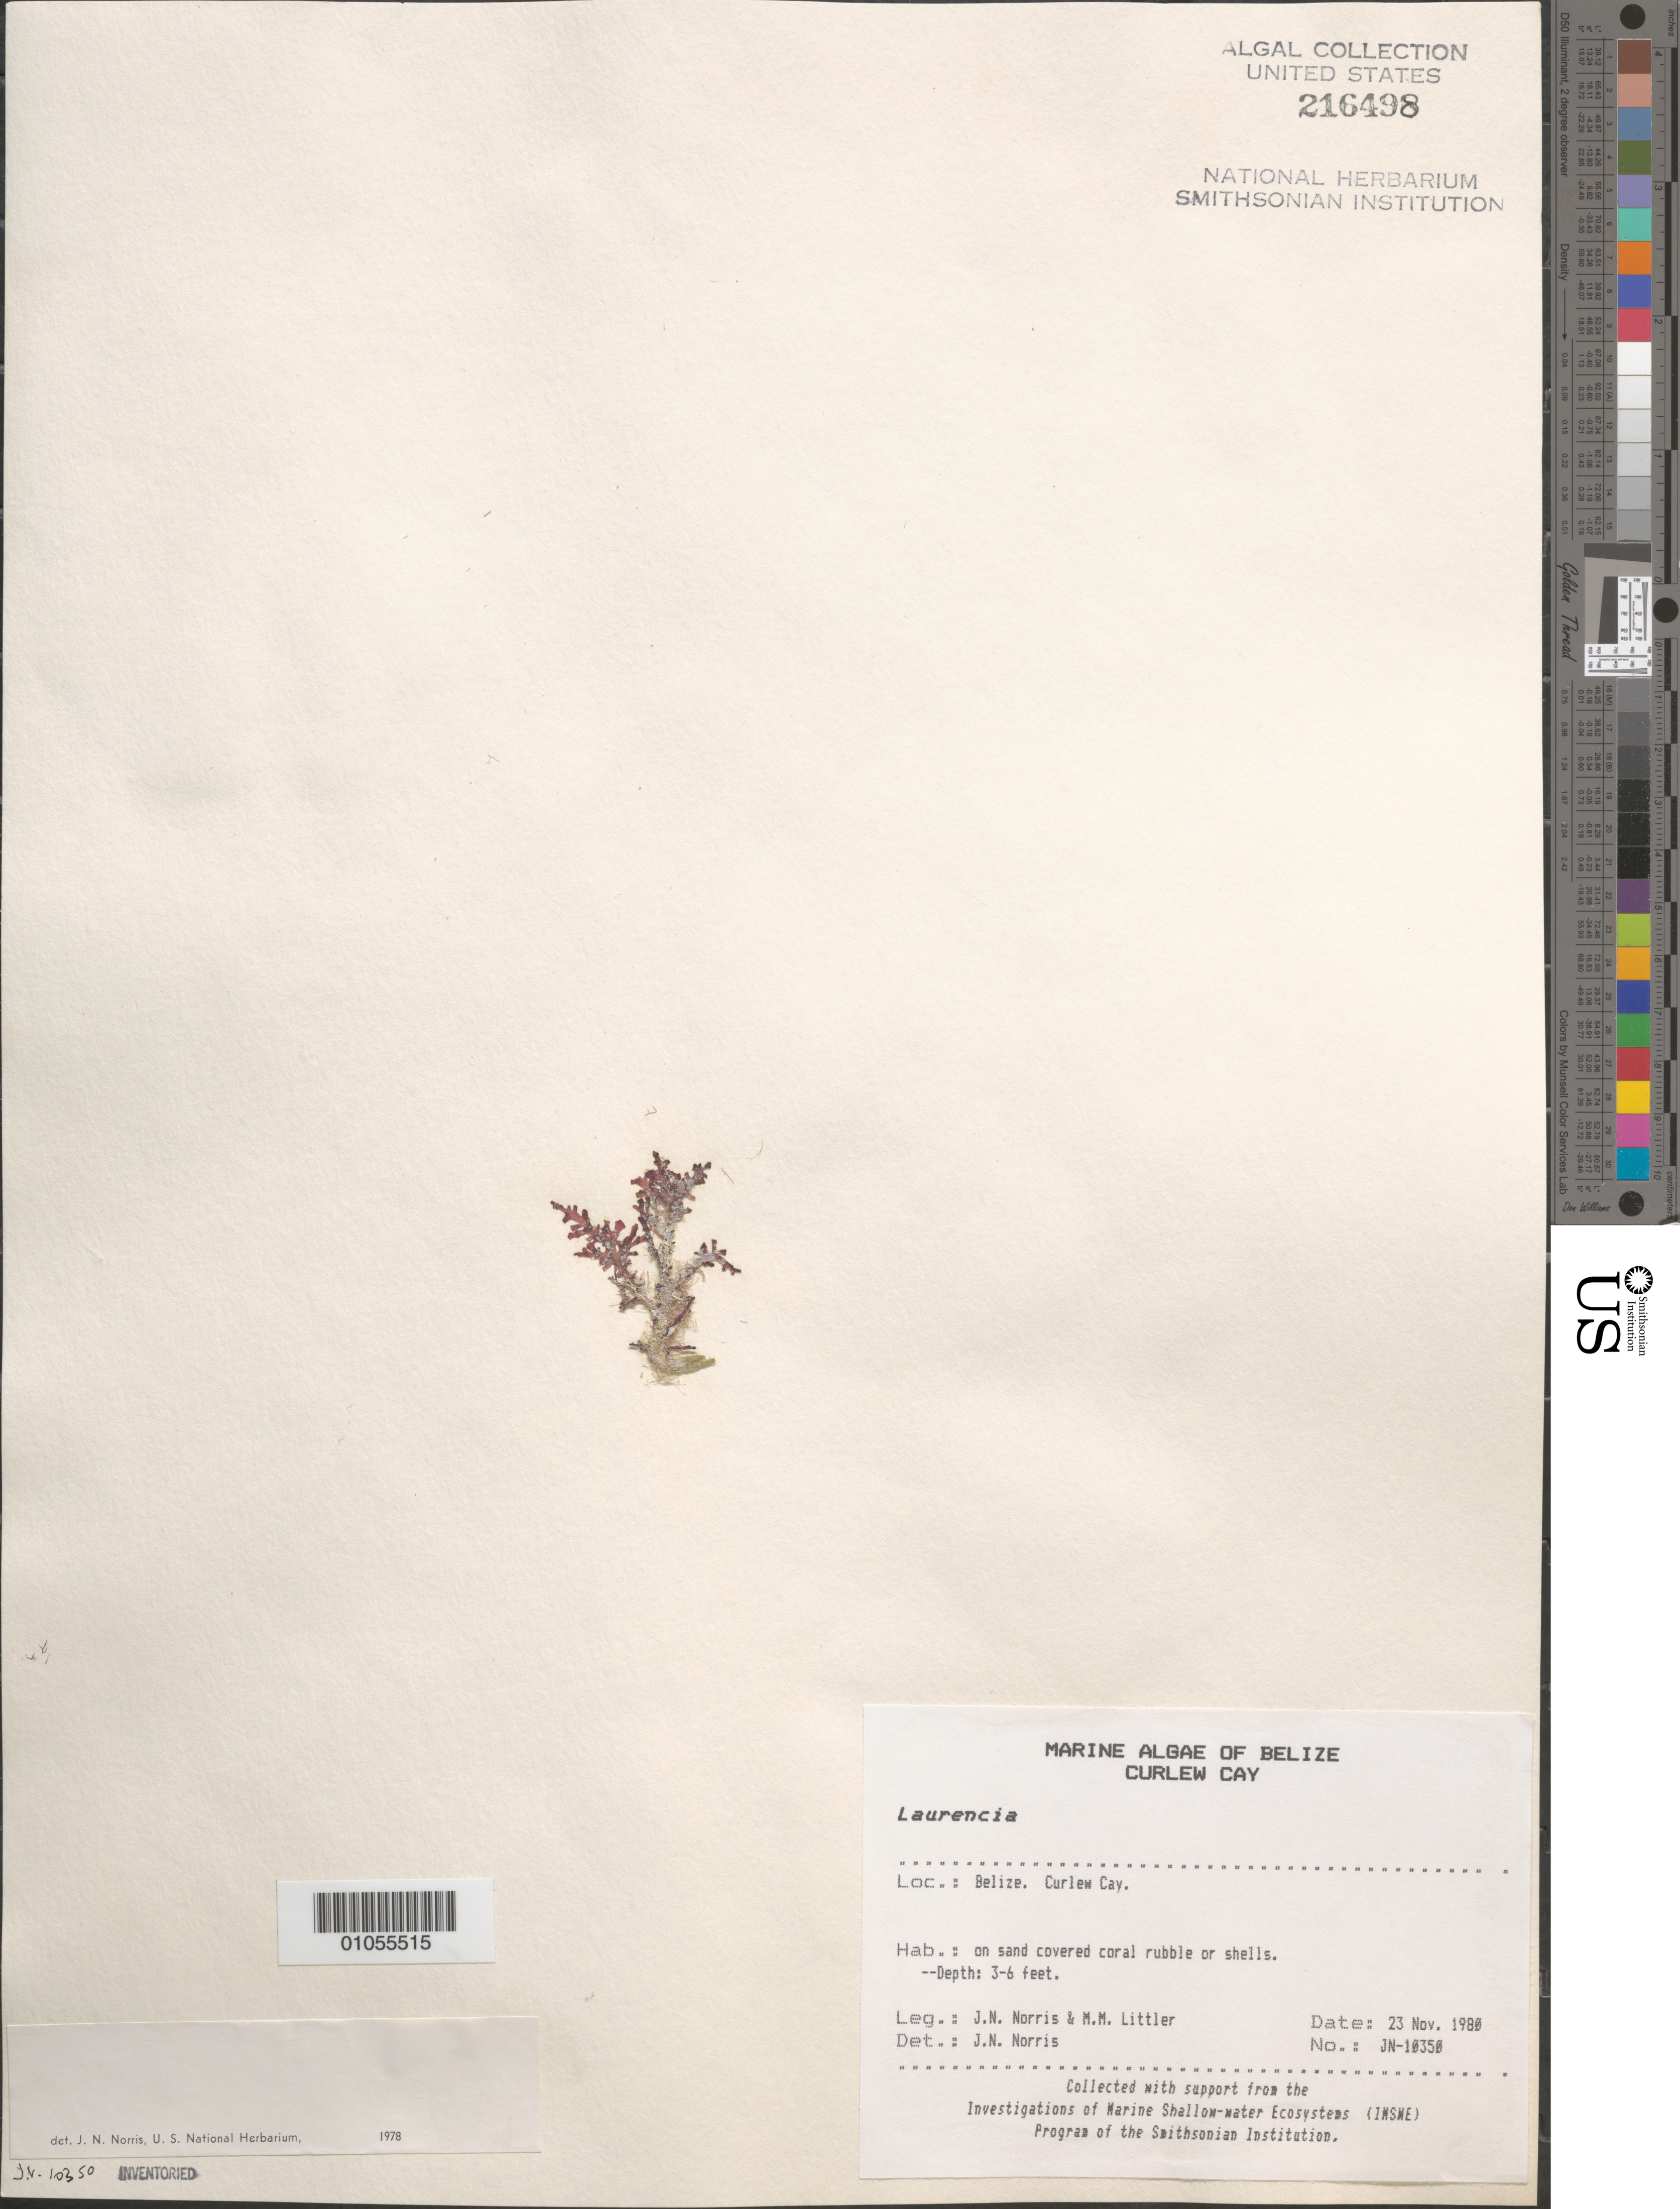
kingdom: Plantae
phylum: Rhodophyta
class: Florideophyceae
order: Ceramiales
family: Rhodomelaceae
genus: Laurencia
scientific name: Laurencia sp.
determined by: Norris, James N.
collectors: J. N. Norris & M. M. Littler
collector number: JN-10350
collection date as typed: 23 Nov 1980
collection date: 1980-11-23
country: Belize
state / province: Stann Creek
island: Curlew Cay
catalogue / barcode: US 216498